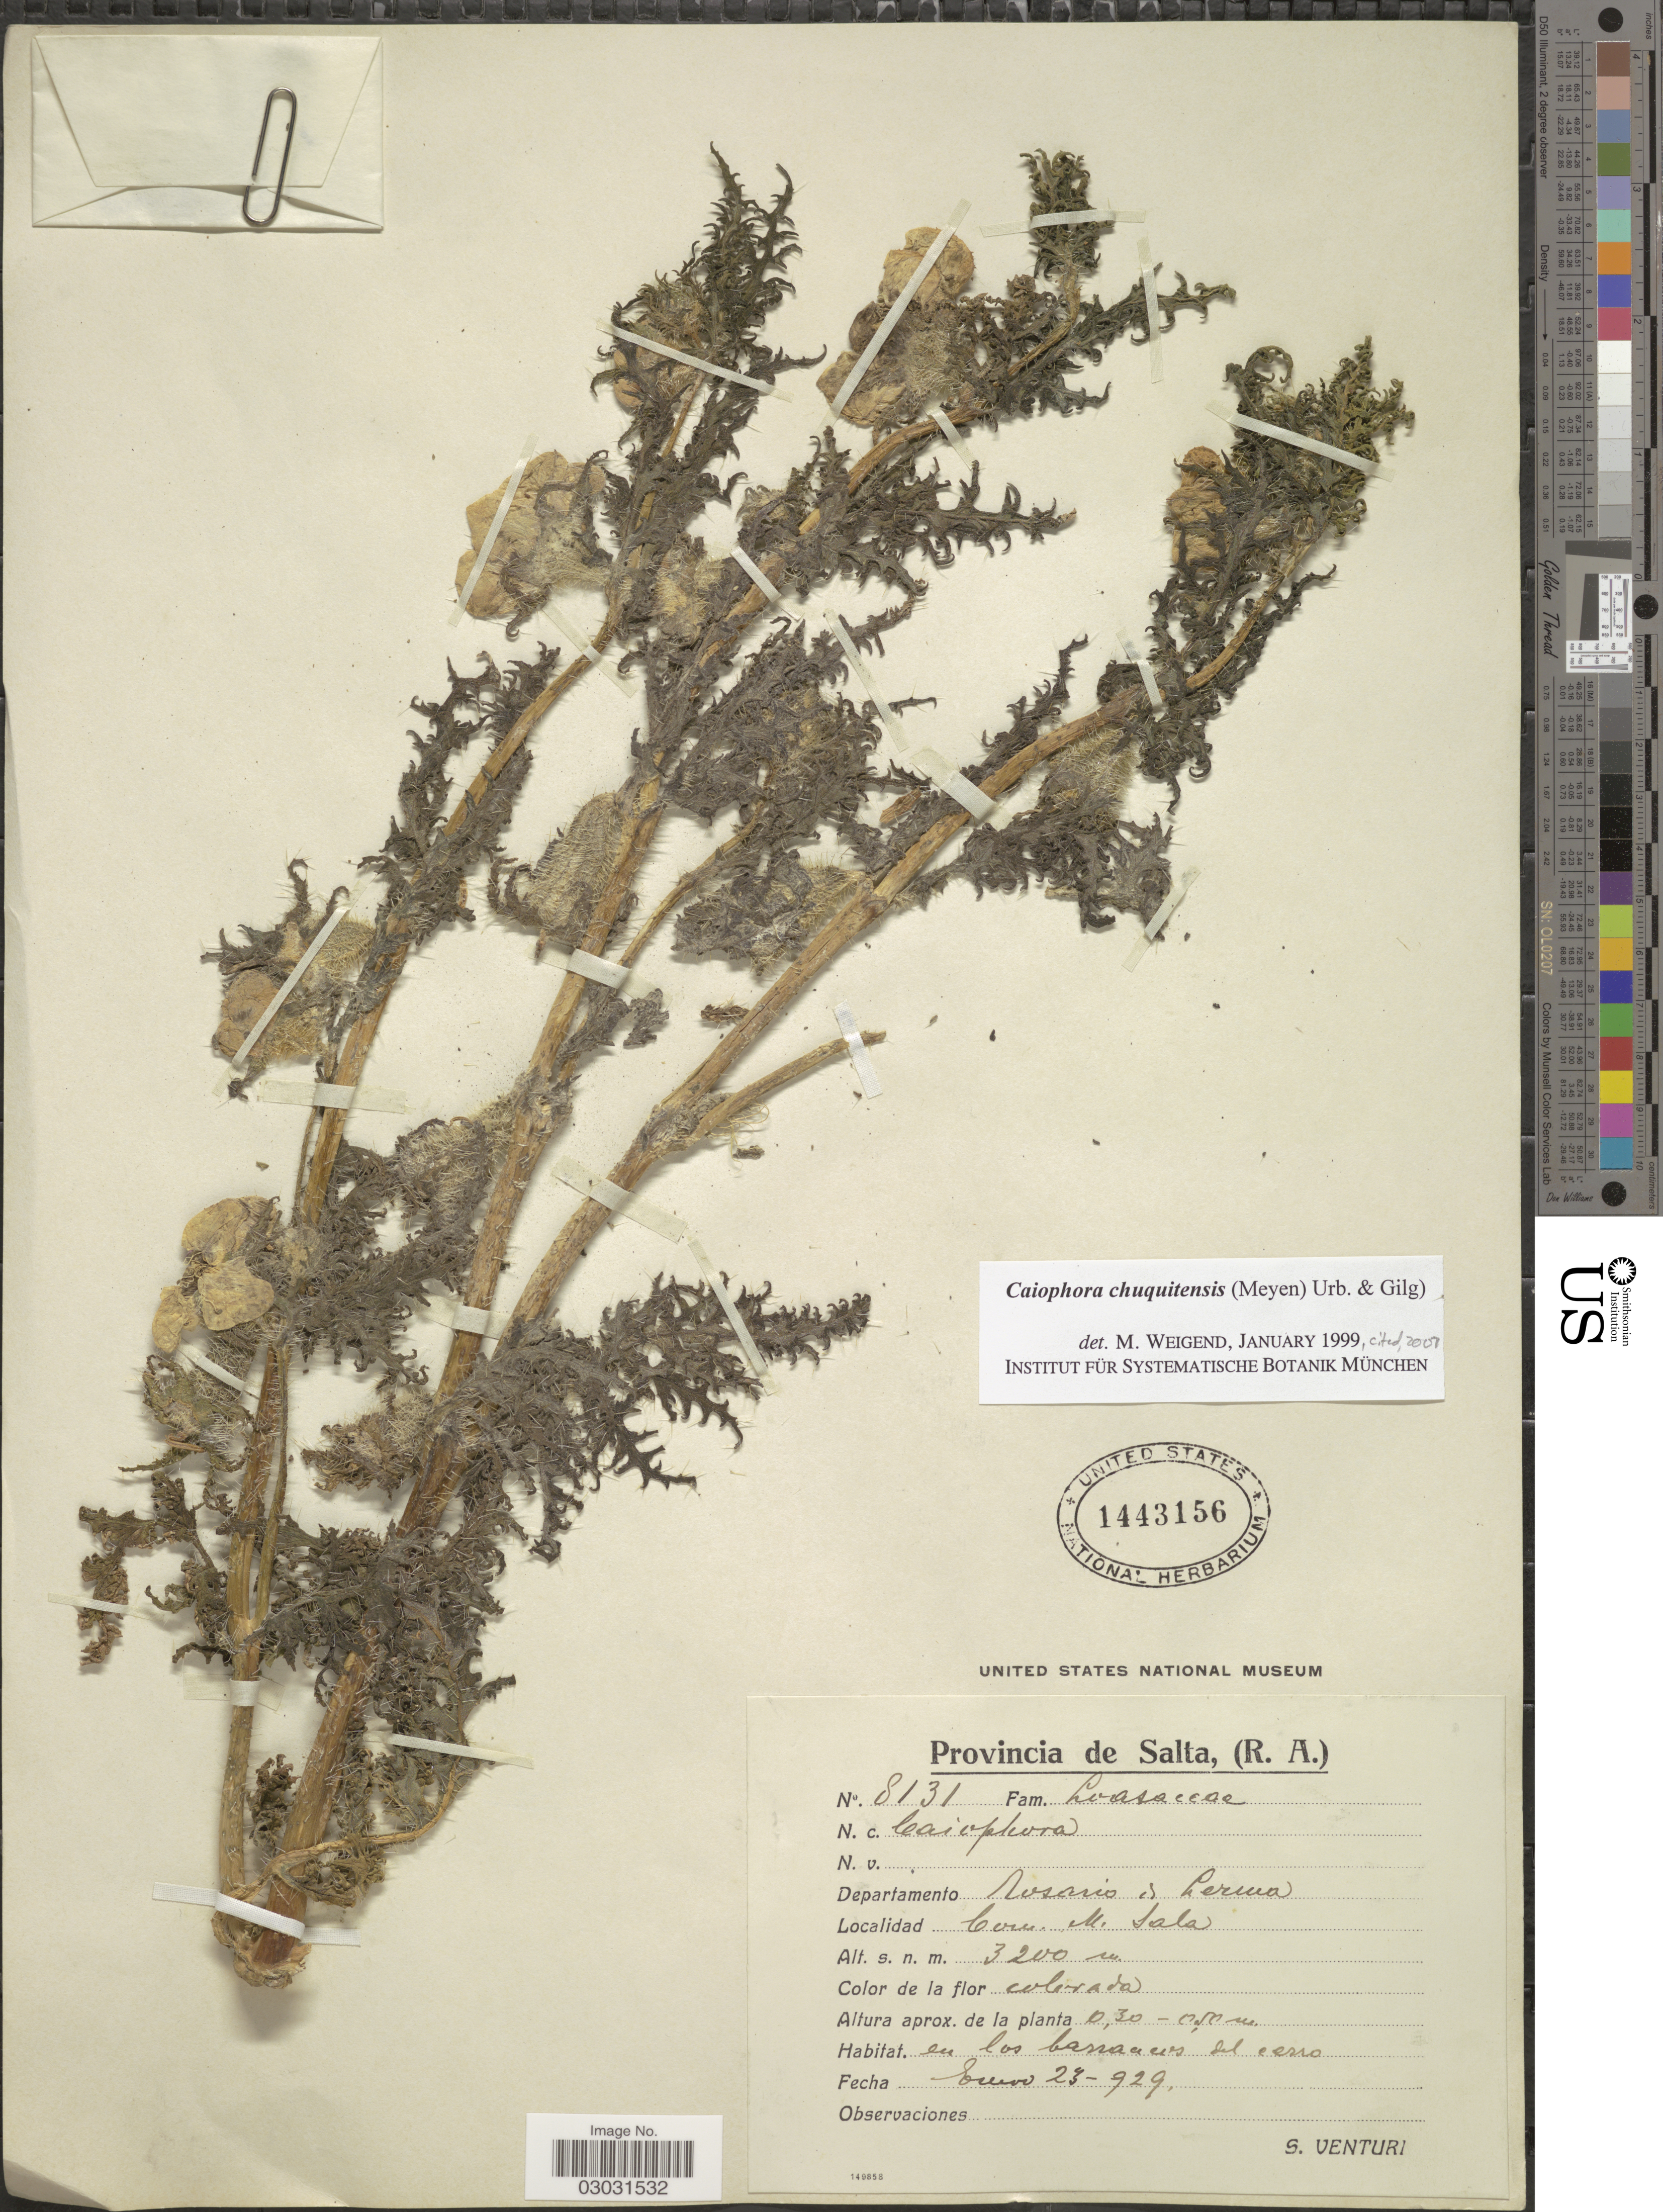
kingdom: Plantae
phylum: Tracheophyta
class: Magnoliopsida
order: Cornales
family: Loasaceae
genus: Caiophora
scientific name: Caiophora chuquitensis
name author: (Meyen) Urb. & Gilg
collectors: S. Venturi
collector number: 8131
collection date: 1929-01-23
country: Argentina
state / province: Salta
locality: Departamento Rosario de Lerma. Cerro de Sala.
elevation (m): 3200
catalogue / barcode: US 1443156